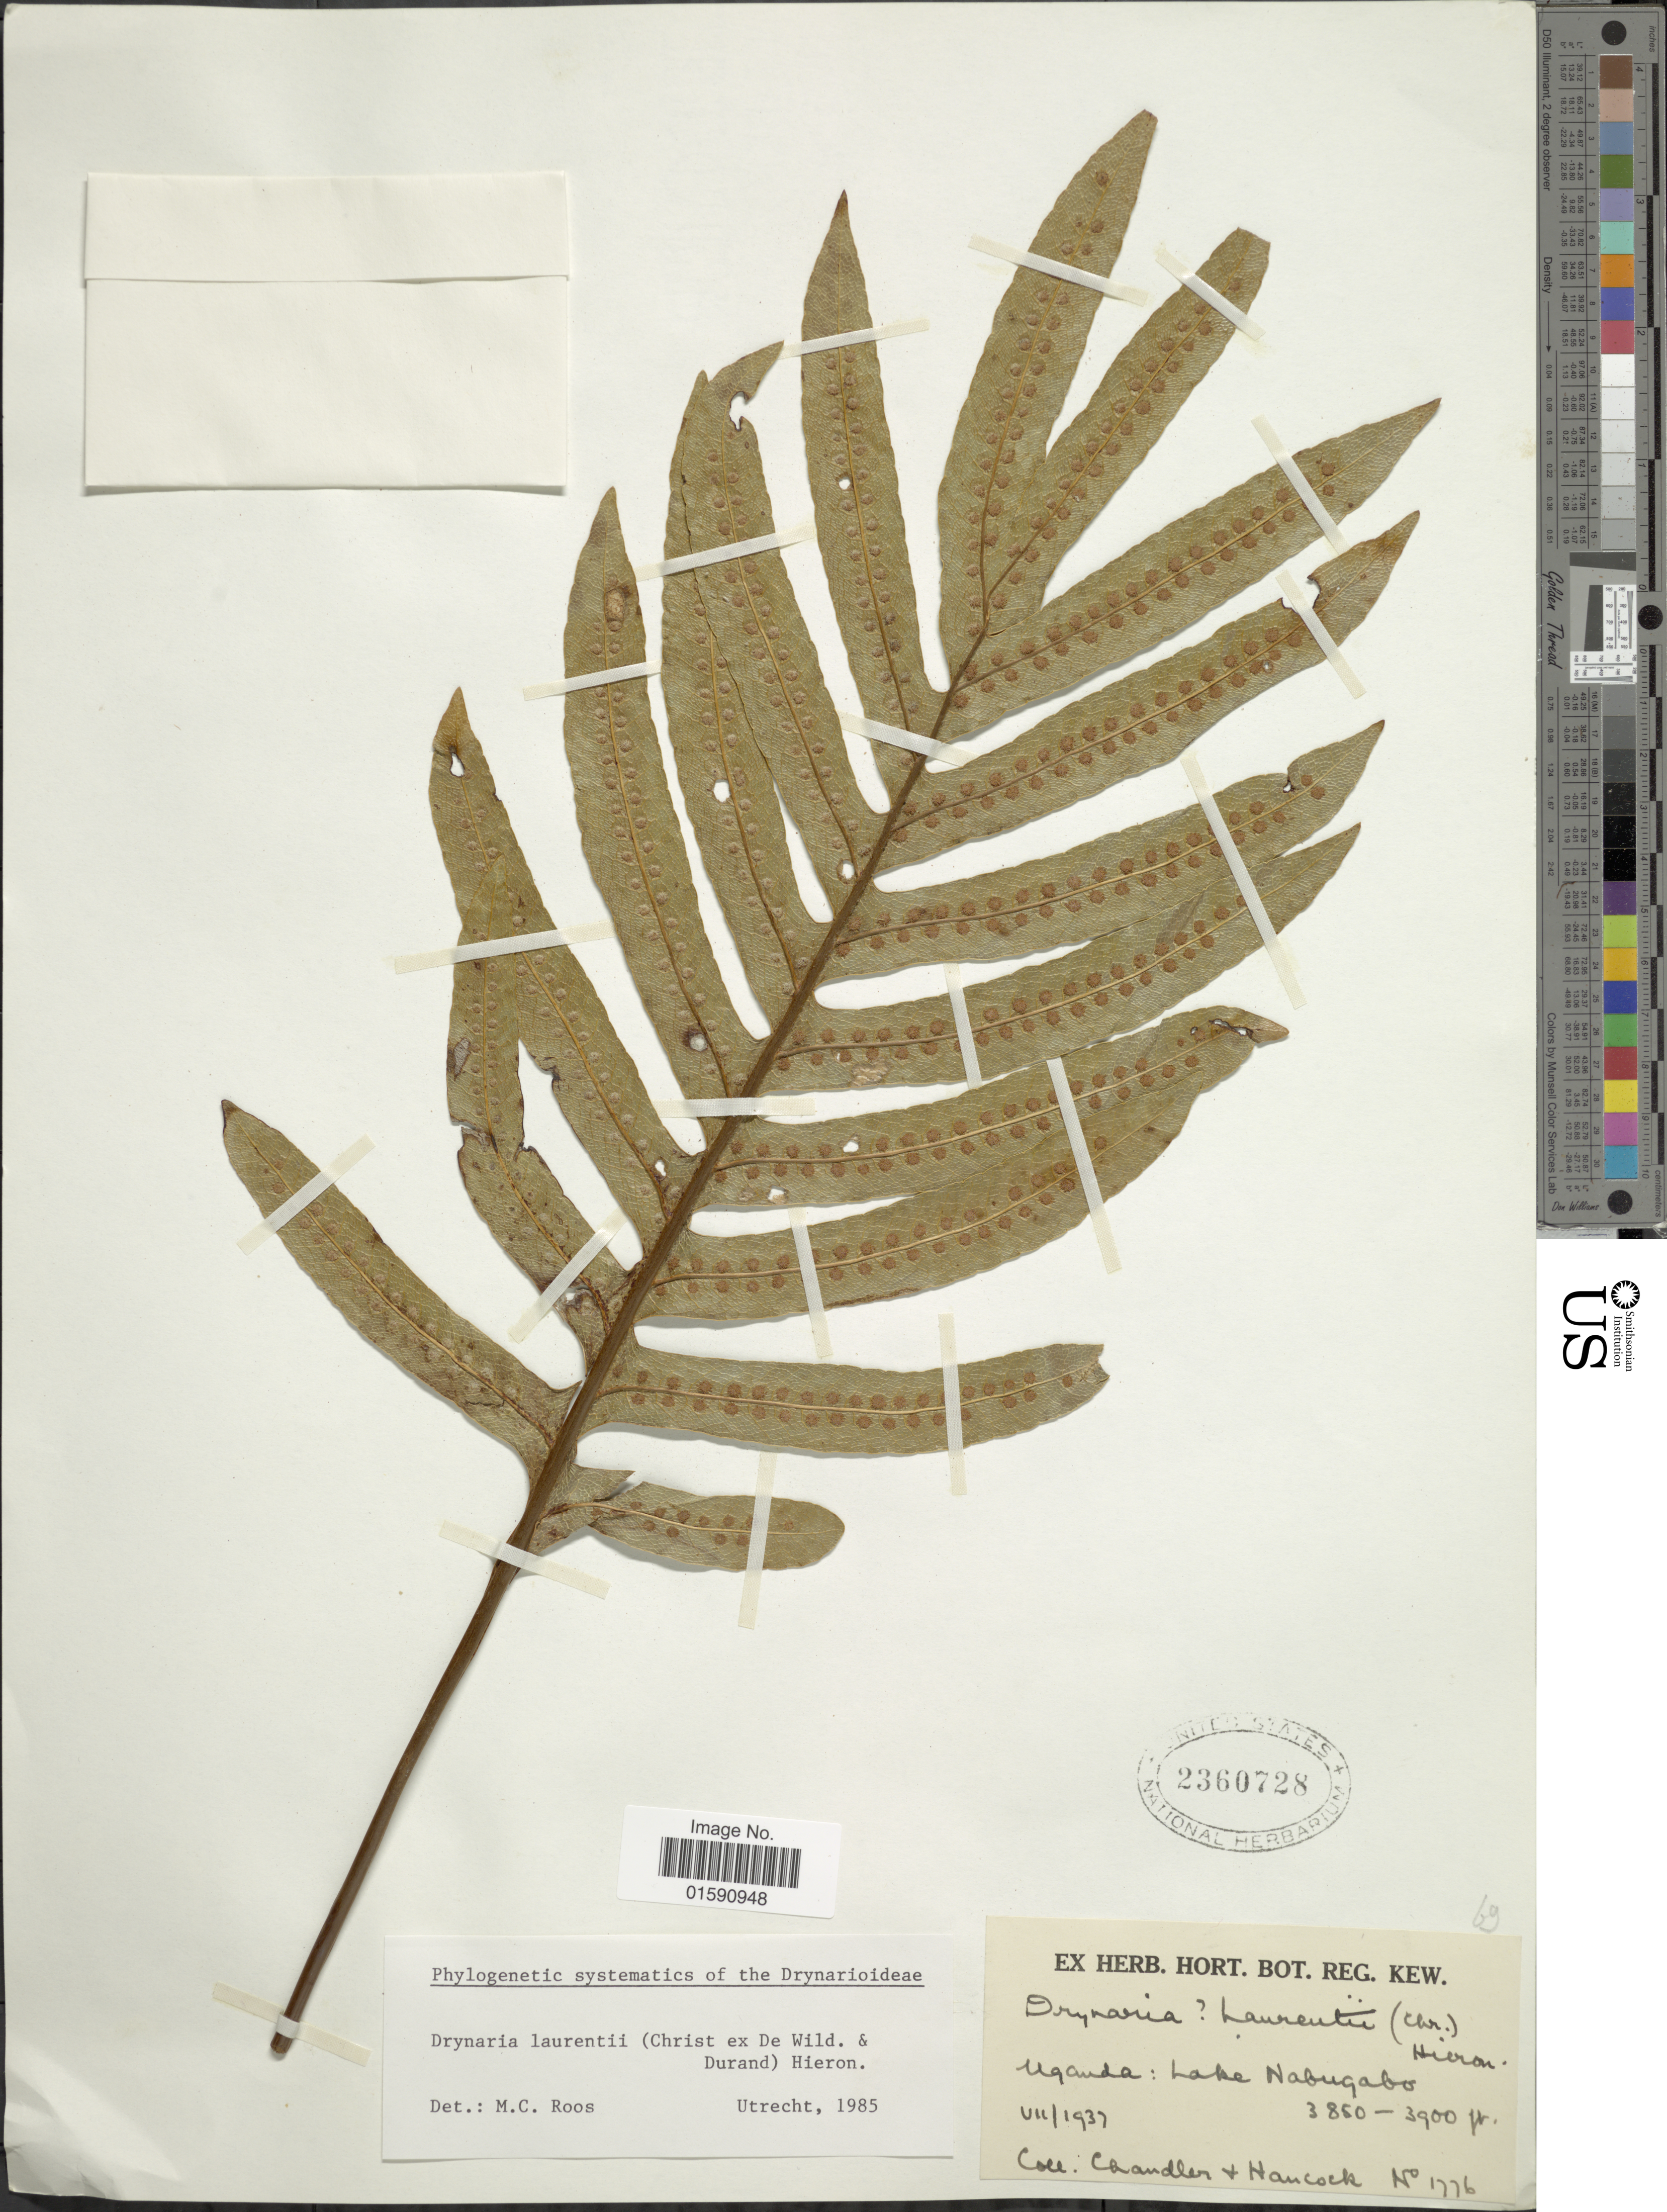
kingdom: Plantae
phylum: Tracheophyta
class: Polypodiopsida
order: Polypodiales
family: Polypodiaceae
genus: Drynaria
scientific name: Drynaria laurentii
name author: (Christ) Hieron.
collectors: Chandler & Hancock, --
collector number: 1776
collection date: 1937-07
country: Uganda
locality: Lake Nabugabo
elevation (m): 1173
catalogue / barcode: US 2360728